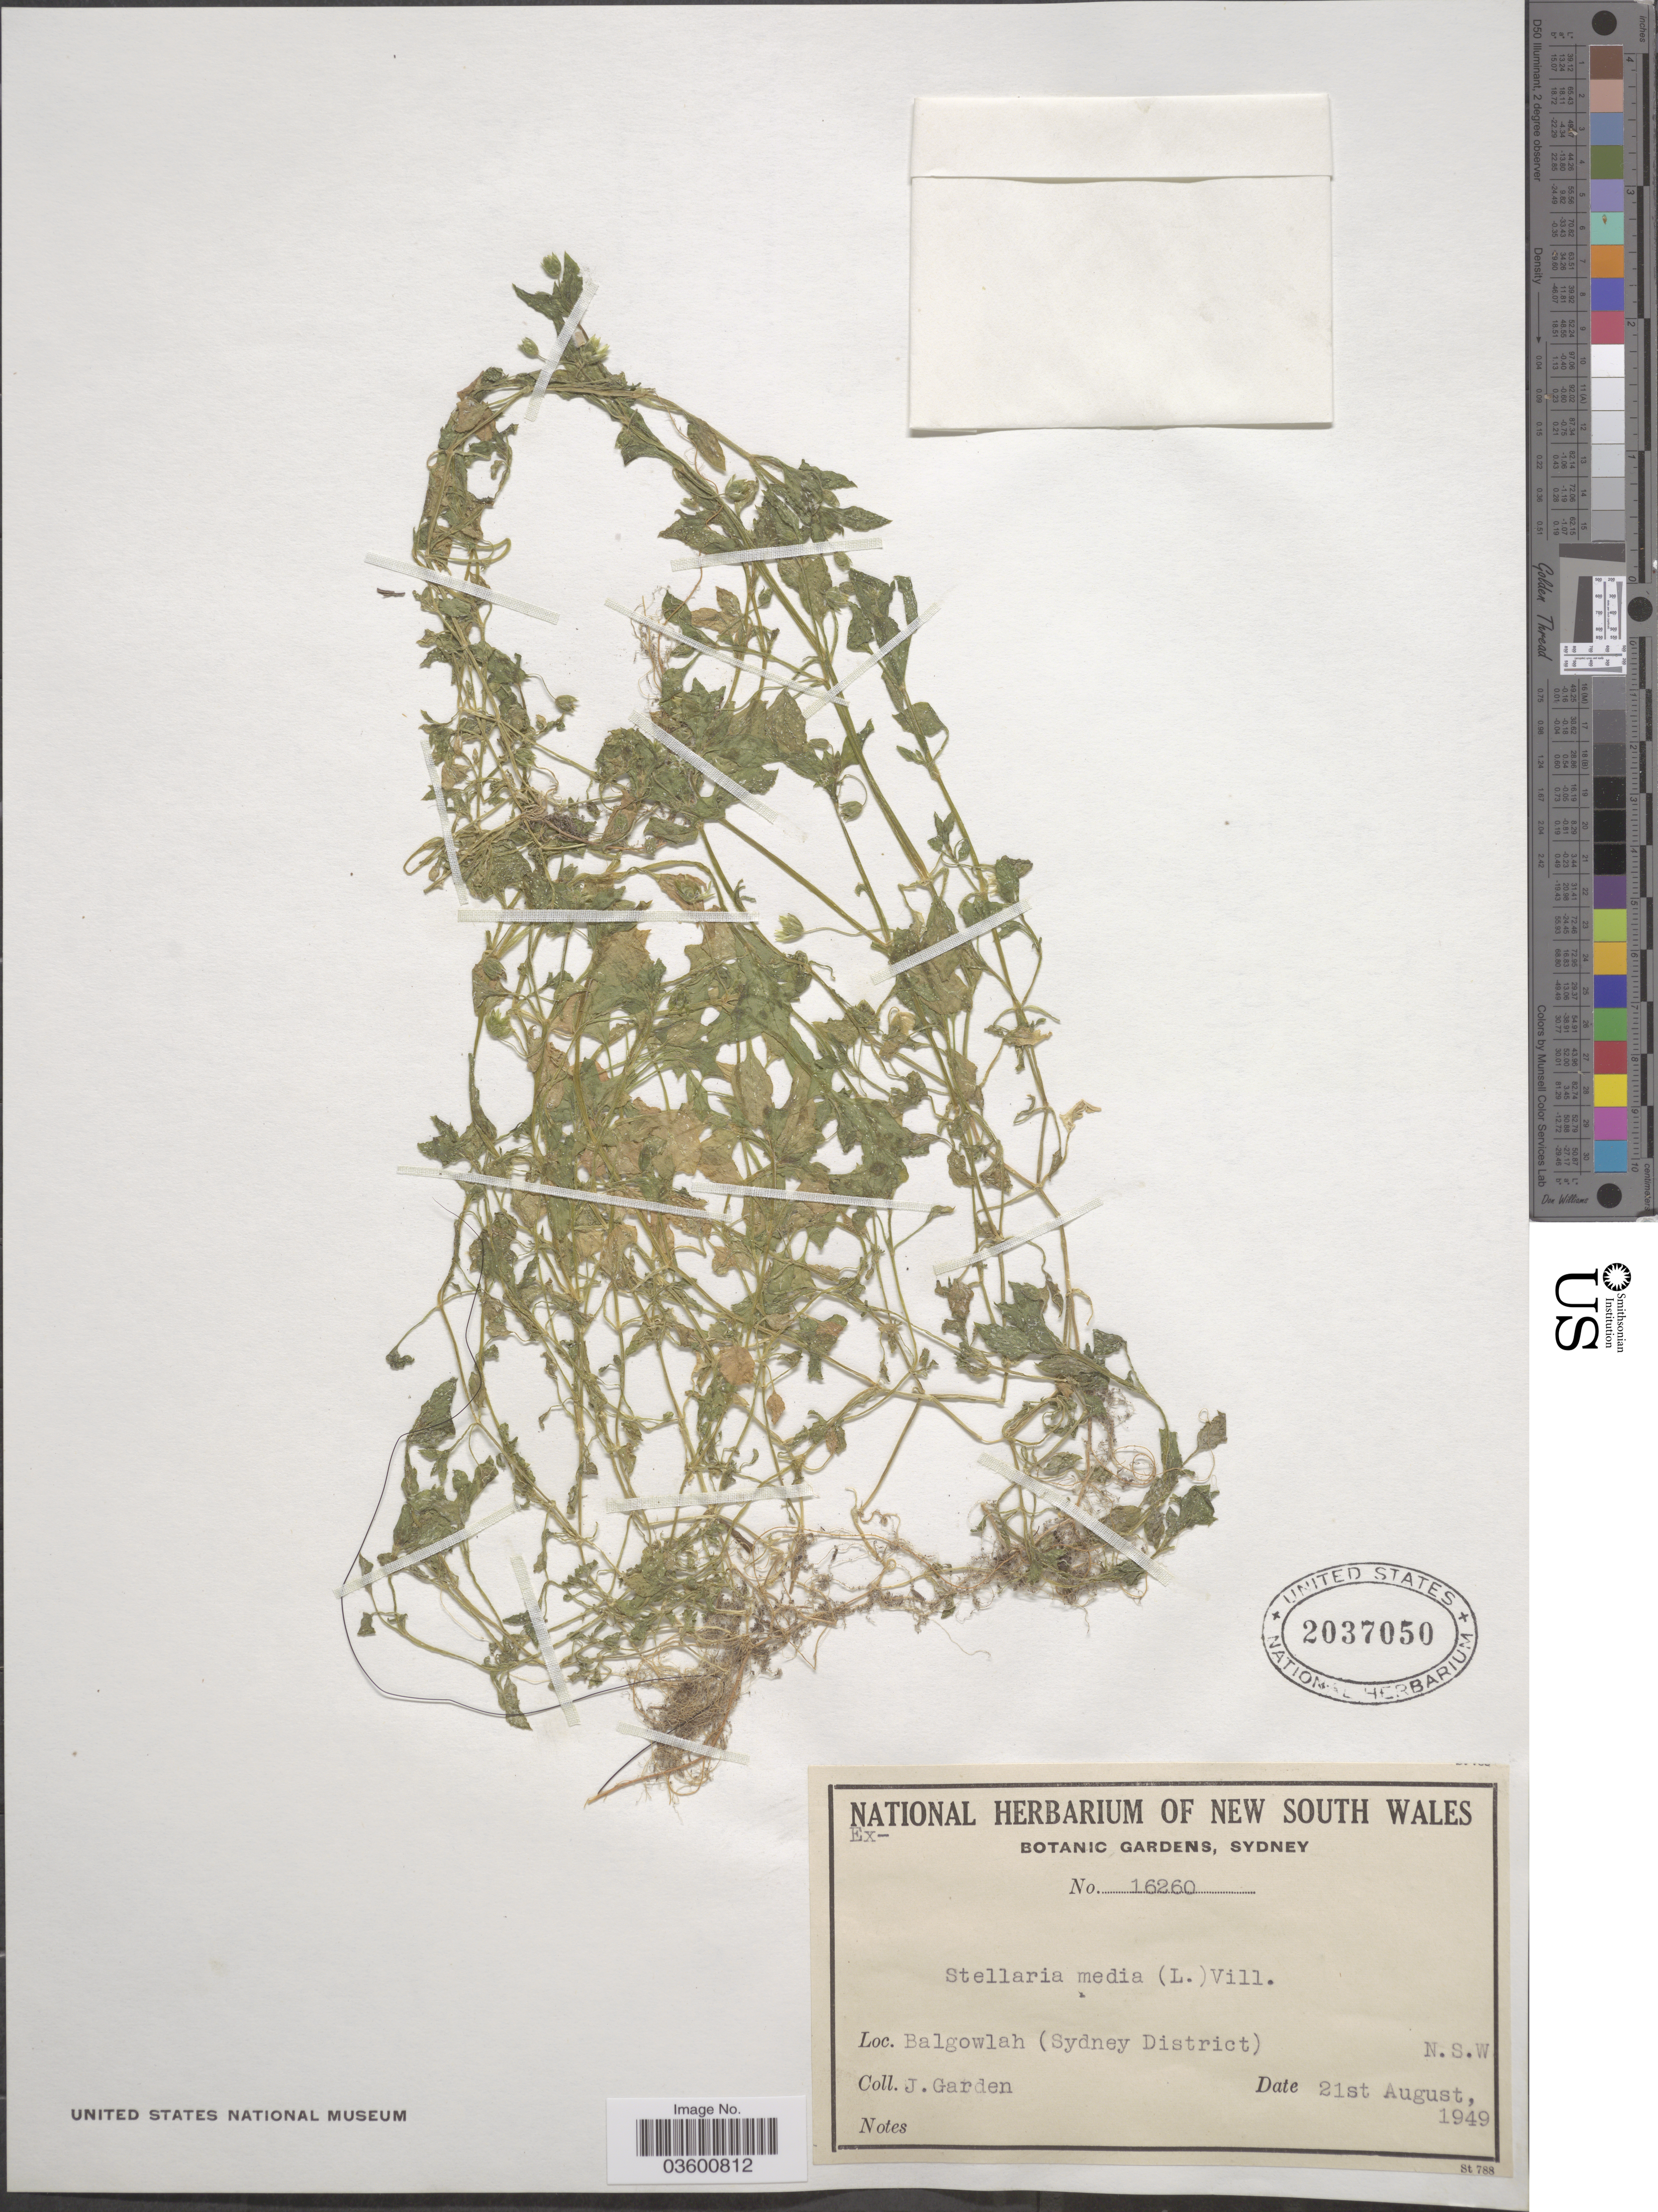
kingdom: Plantae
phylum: Tracheophyta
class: Magnoliopsida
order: Caryophyllales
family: Caryophyllaceae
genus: Stellaria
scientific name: Stellaria media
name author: (L.) Vill.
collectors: J. Thompson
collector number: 16260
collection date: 1949-08-21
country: Australia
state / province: New South Wales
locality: Balgowlah (Sydney District).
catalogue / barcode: US 2037050